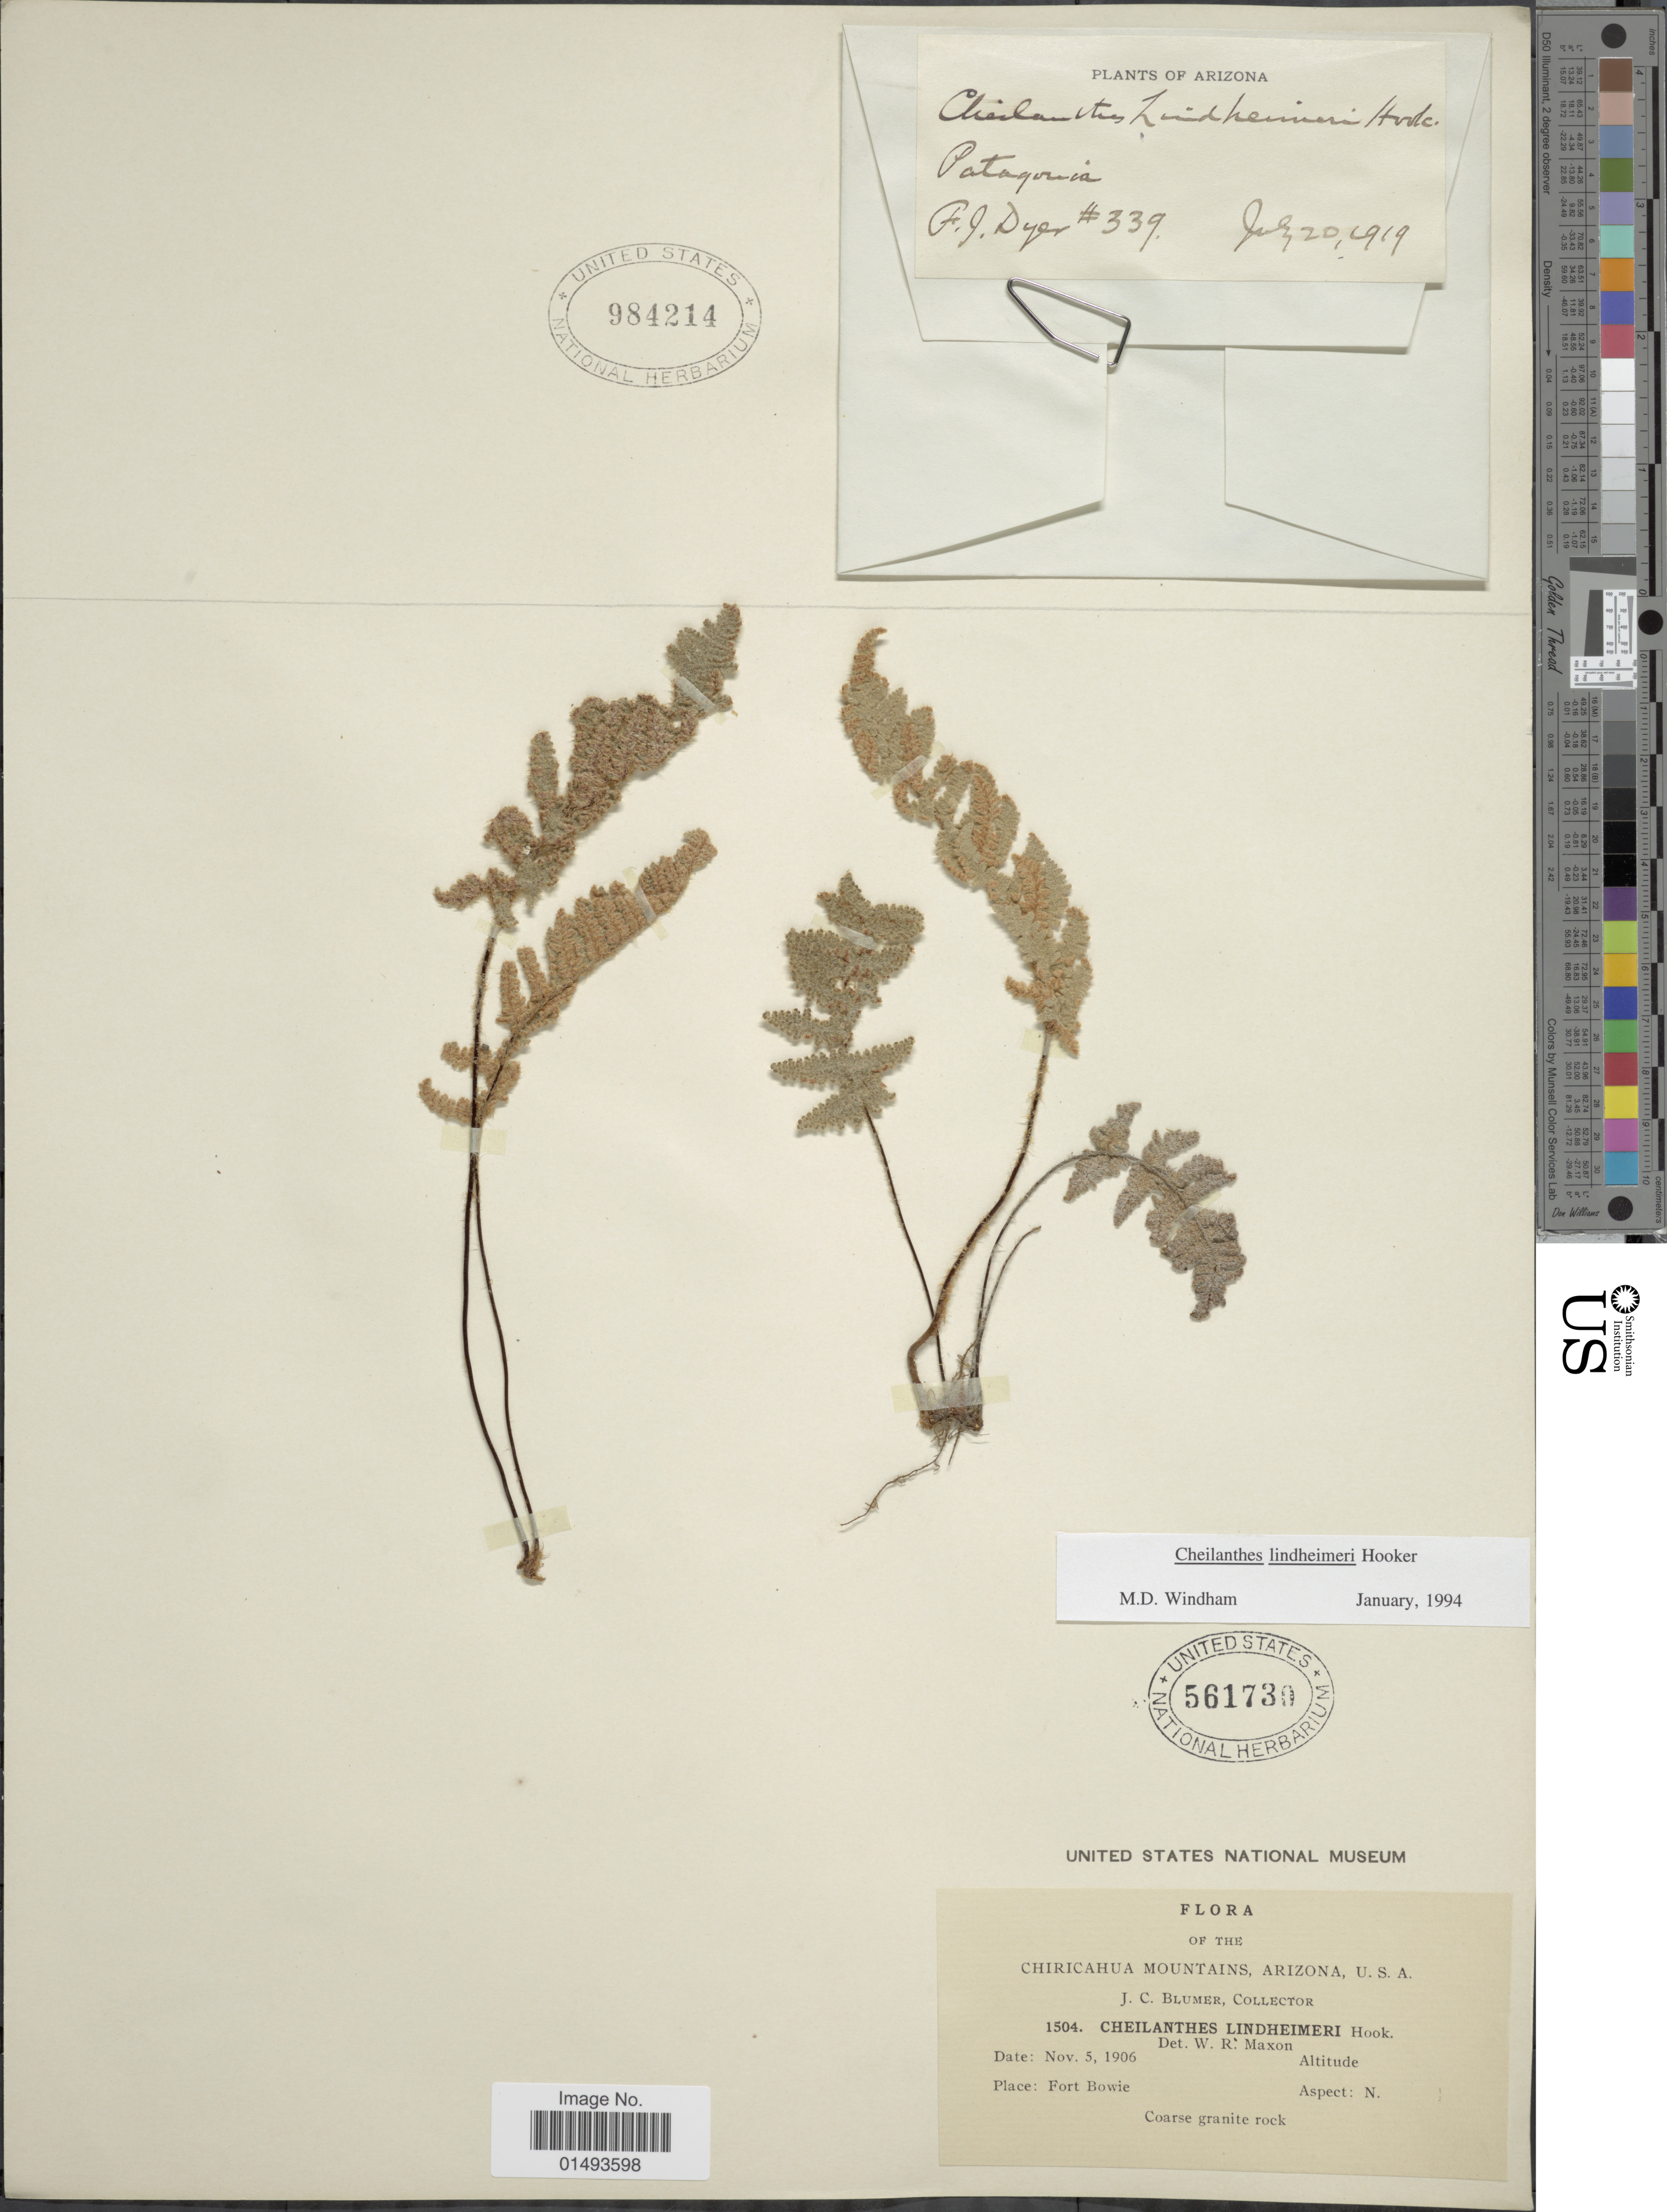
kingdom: Plantae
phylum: Tracheophyta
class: Polypodiopsida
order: Polypodiales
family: Pteridaceae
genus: Myriopteris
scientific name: Myriopteris lindheimeri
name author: (Hook.) J. Sm.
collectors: J. C. Blumer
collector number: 1504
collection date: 1906-11-05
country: United States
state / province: Arizona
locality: Flora of the Chiricahua Mountains, Fort Bowie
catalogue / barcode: US 561730-2